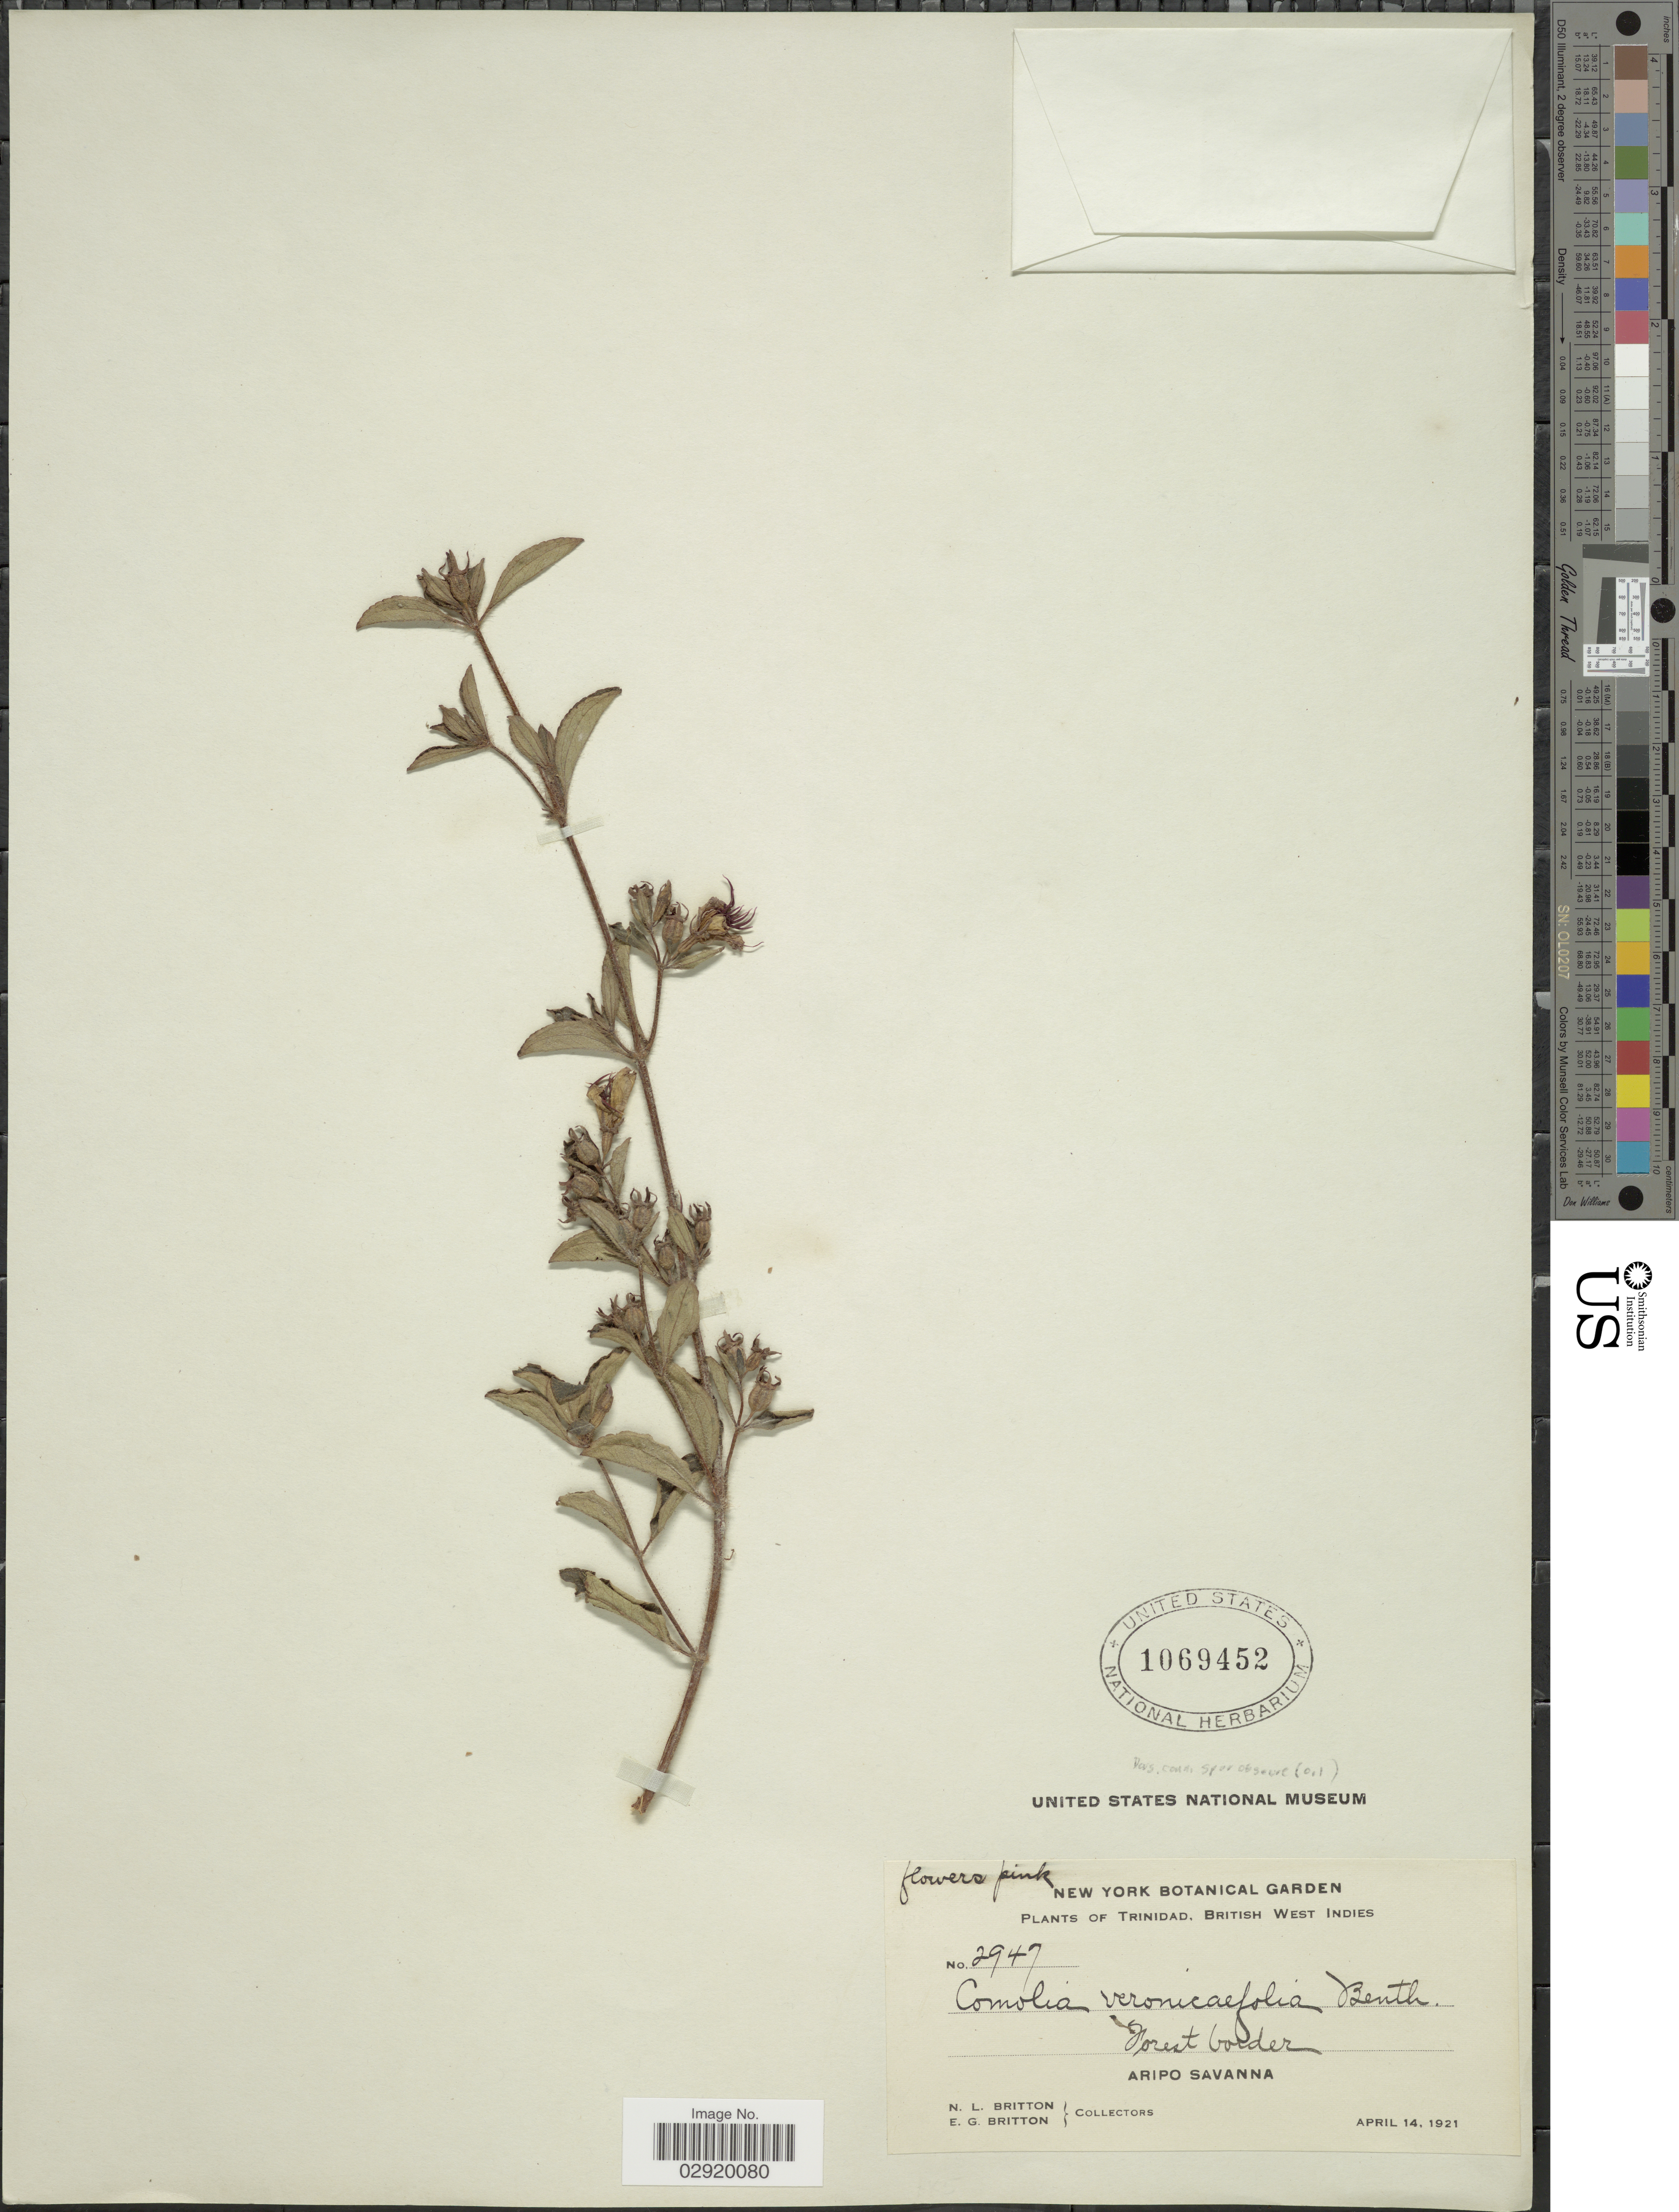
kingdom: Plantae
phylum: Tracheophyta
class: Magnoliopsida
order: Myrtales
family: Melastomataceae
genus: Comolia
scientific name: Comolia veronicifolia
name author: Benth.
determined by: Nunes da Silva, Diego, (RB), Jardim Botanico do Rio de Janeiro - Herbario (BRAZIL)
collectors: N. Britton & E. G. Britton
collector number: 2947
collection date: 1921-04-14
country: Trinidad and Tobago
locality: British West Indies. Forest border. Aripo Savanna.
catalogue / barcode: US 1069452